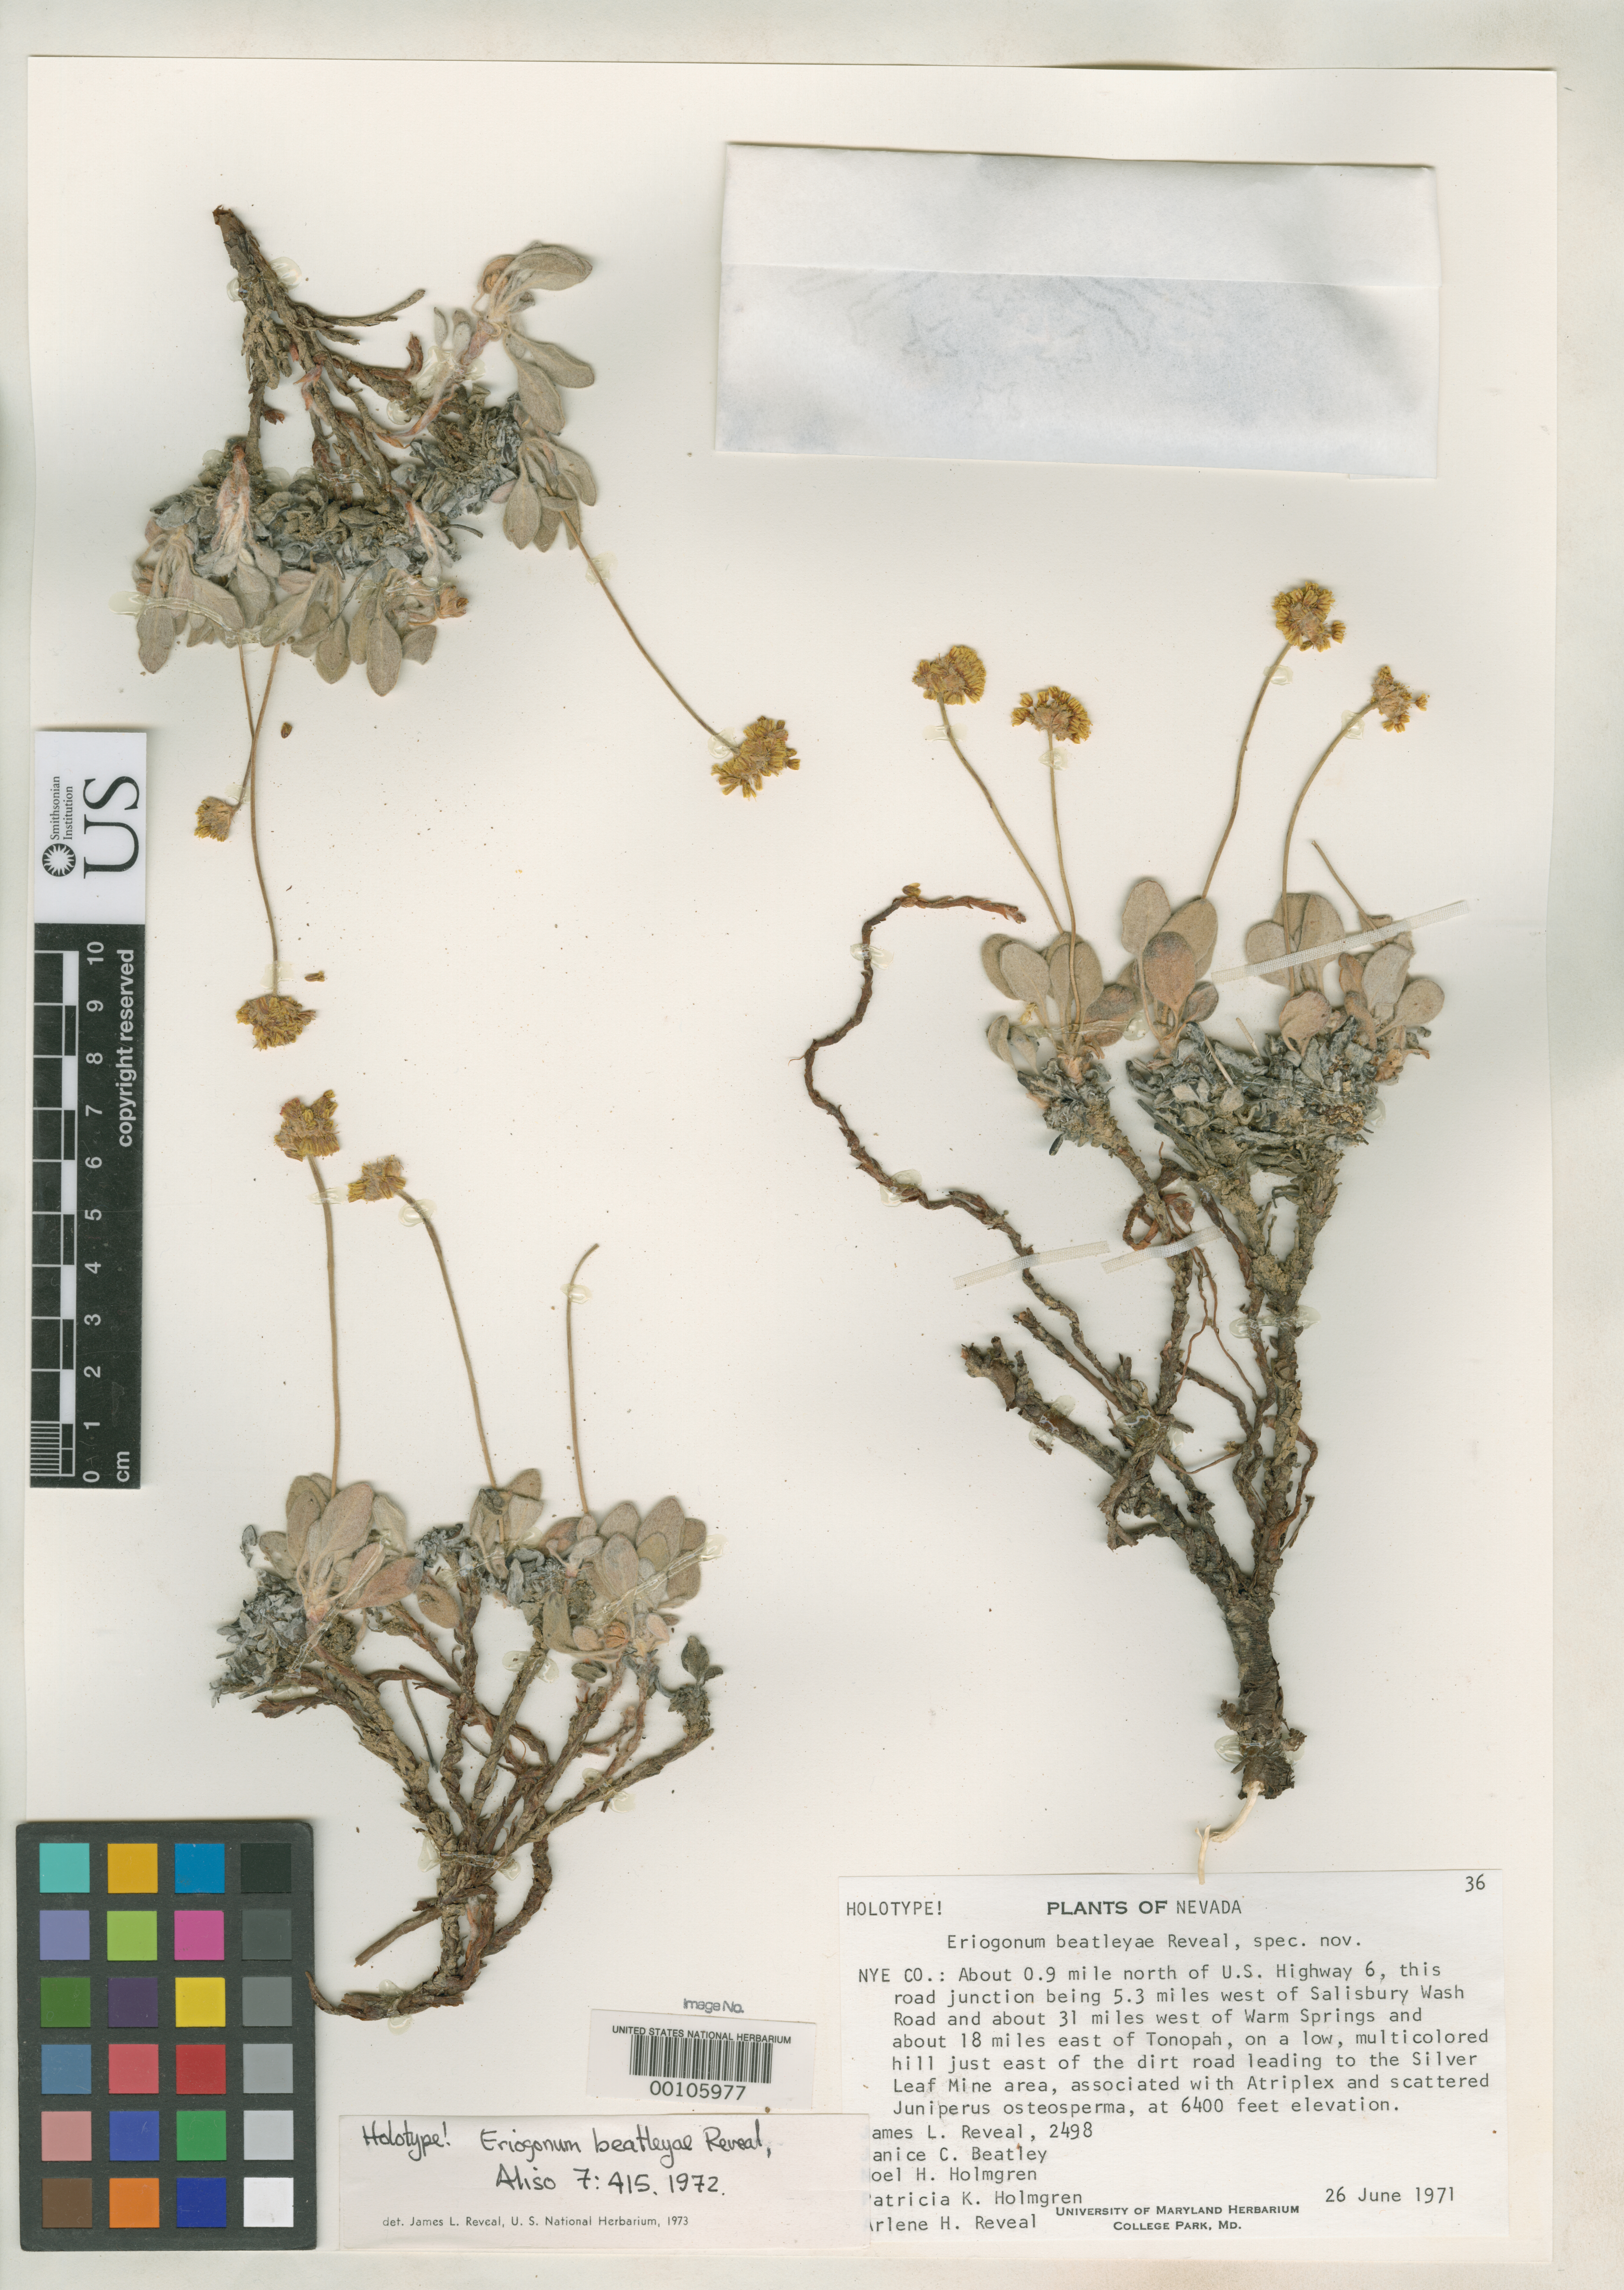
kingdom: Plantae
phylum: Tracheophyta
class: Magnoliopsida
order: Caryophyllales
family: Polygonaceae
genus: Eriogonum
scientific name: Eriogonum beatleyae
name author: Reveal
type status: Holotype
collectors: J. L. Reveal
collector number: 2498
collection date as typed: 26 Jun 1971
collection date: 1971-06-26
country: United States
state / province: Nevada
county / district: Nye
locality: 0.9 mi. N of US highway 6, 18 mi. E of Tonupah.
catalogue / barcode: US 2632422